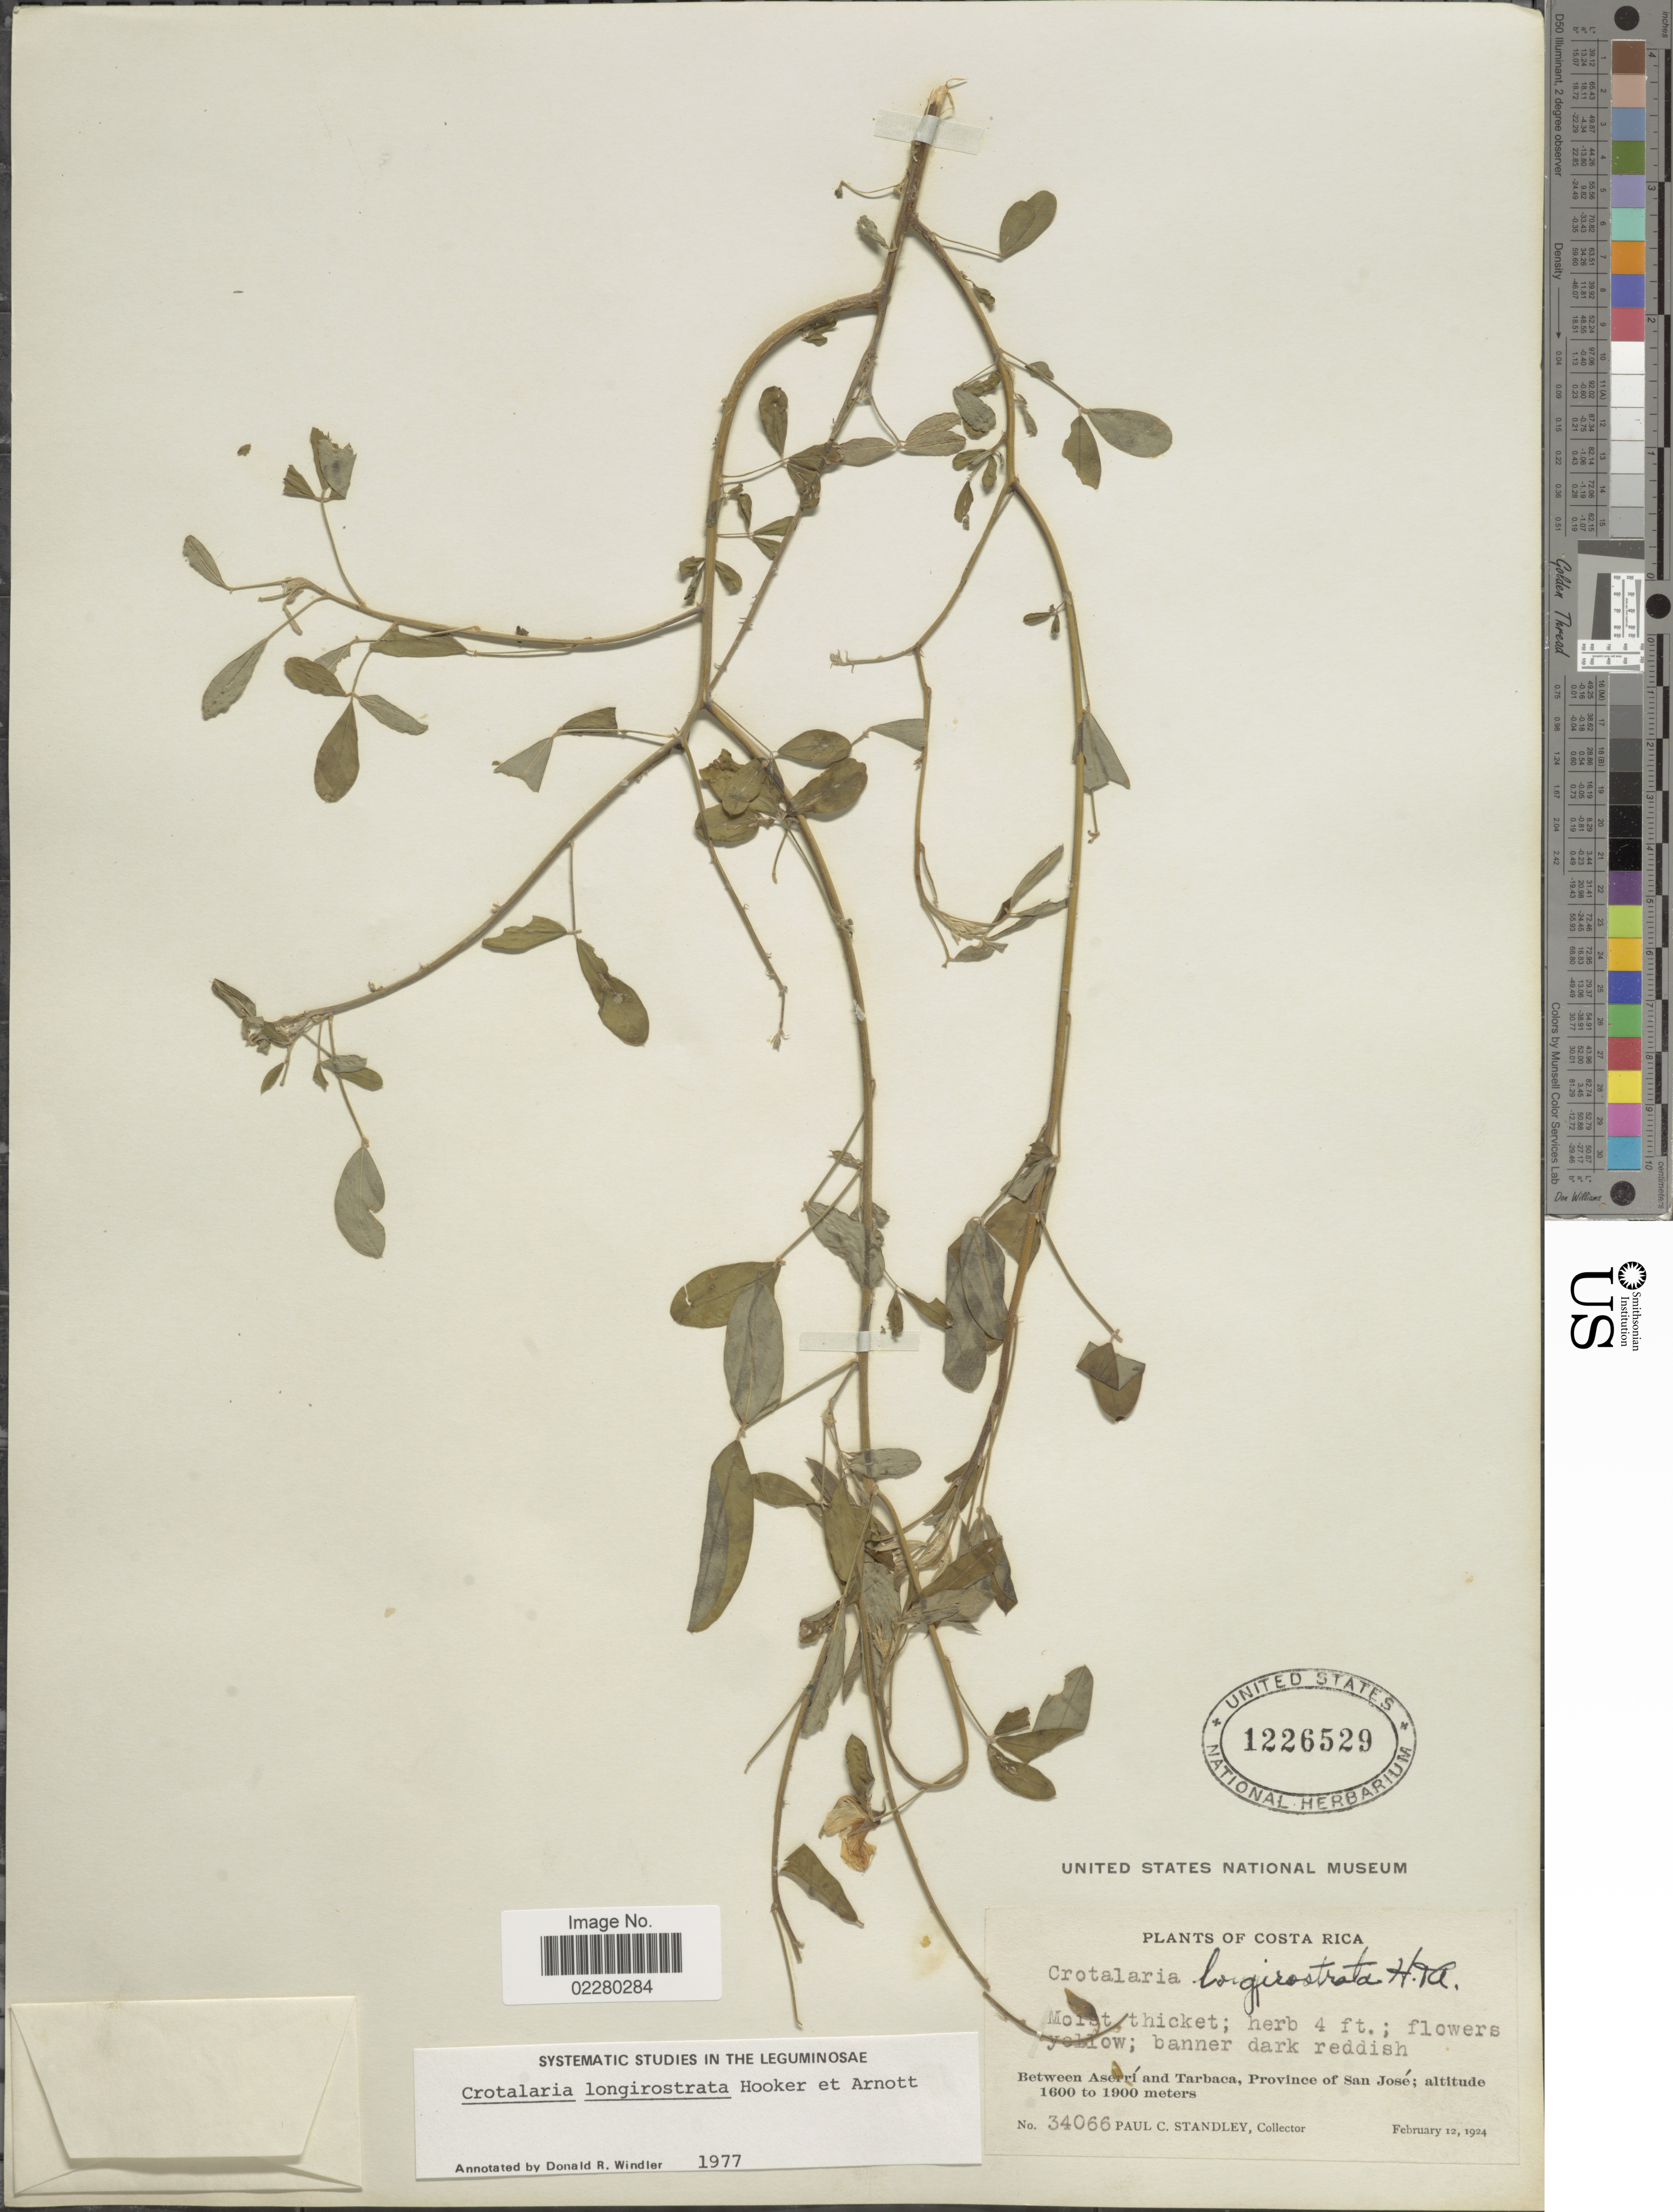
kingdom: Plantae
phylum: Tracheophyta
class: Magnoliopsida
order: Fabales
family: Fabaceae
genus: Crotalaria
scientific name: Crotalaria longirostrata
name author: Hook. & Arn.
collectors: P. C. Standley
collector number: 34066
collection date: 1924-02-12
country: Costa Rica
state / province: San José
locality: Between Aserrí and Tarbaca, Province of San José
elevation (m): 1600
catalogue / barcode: US 1226529